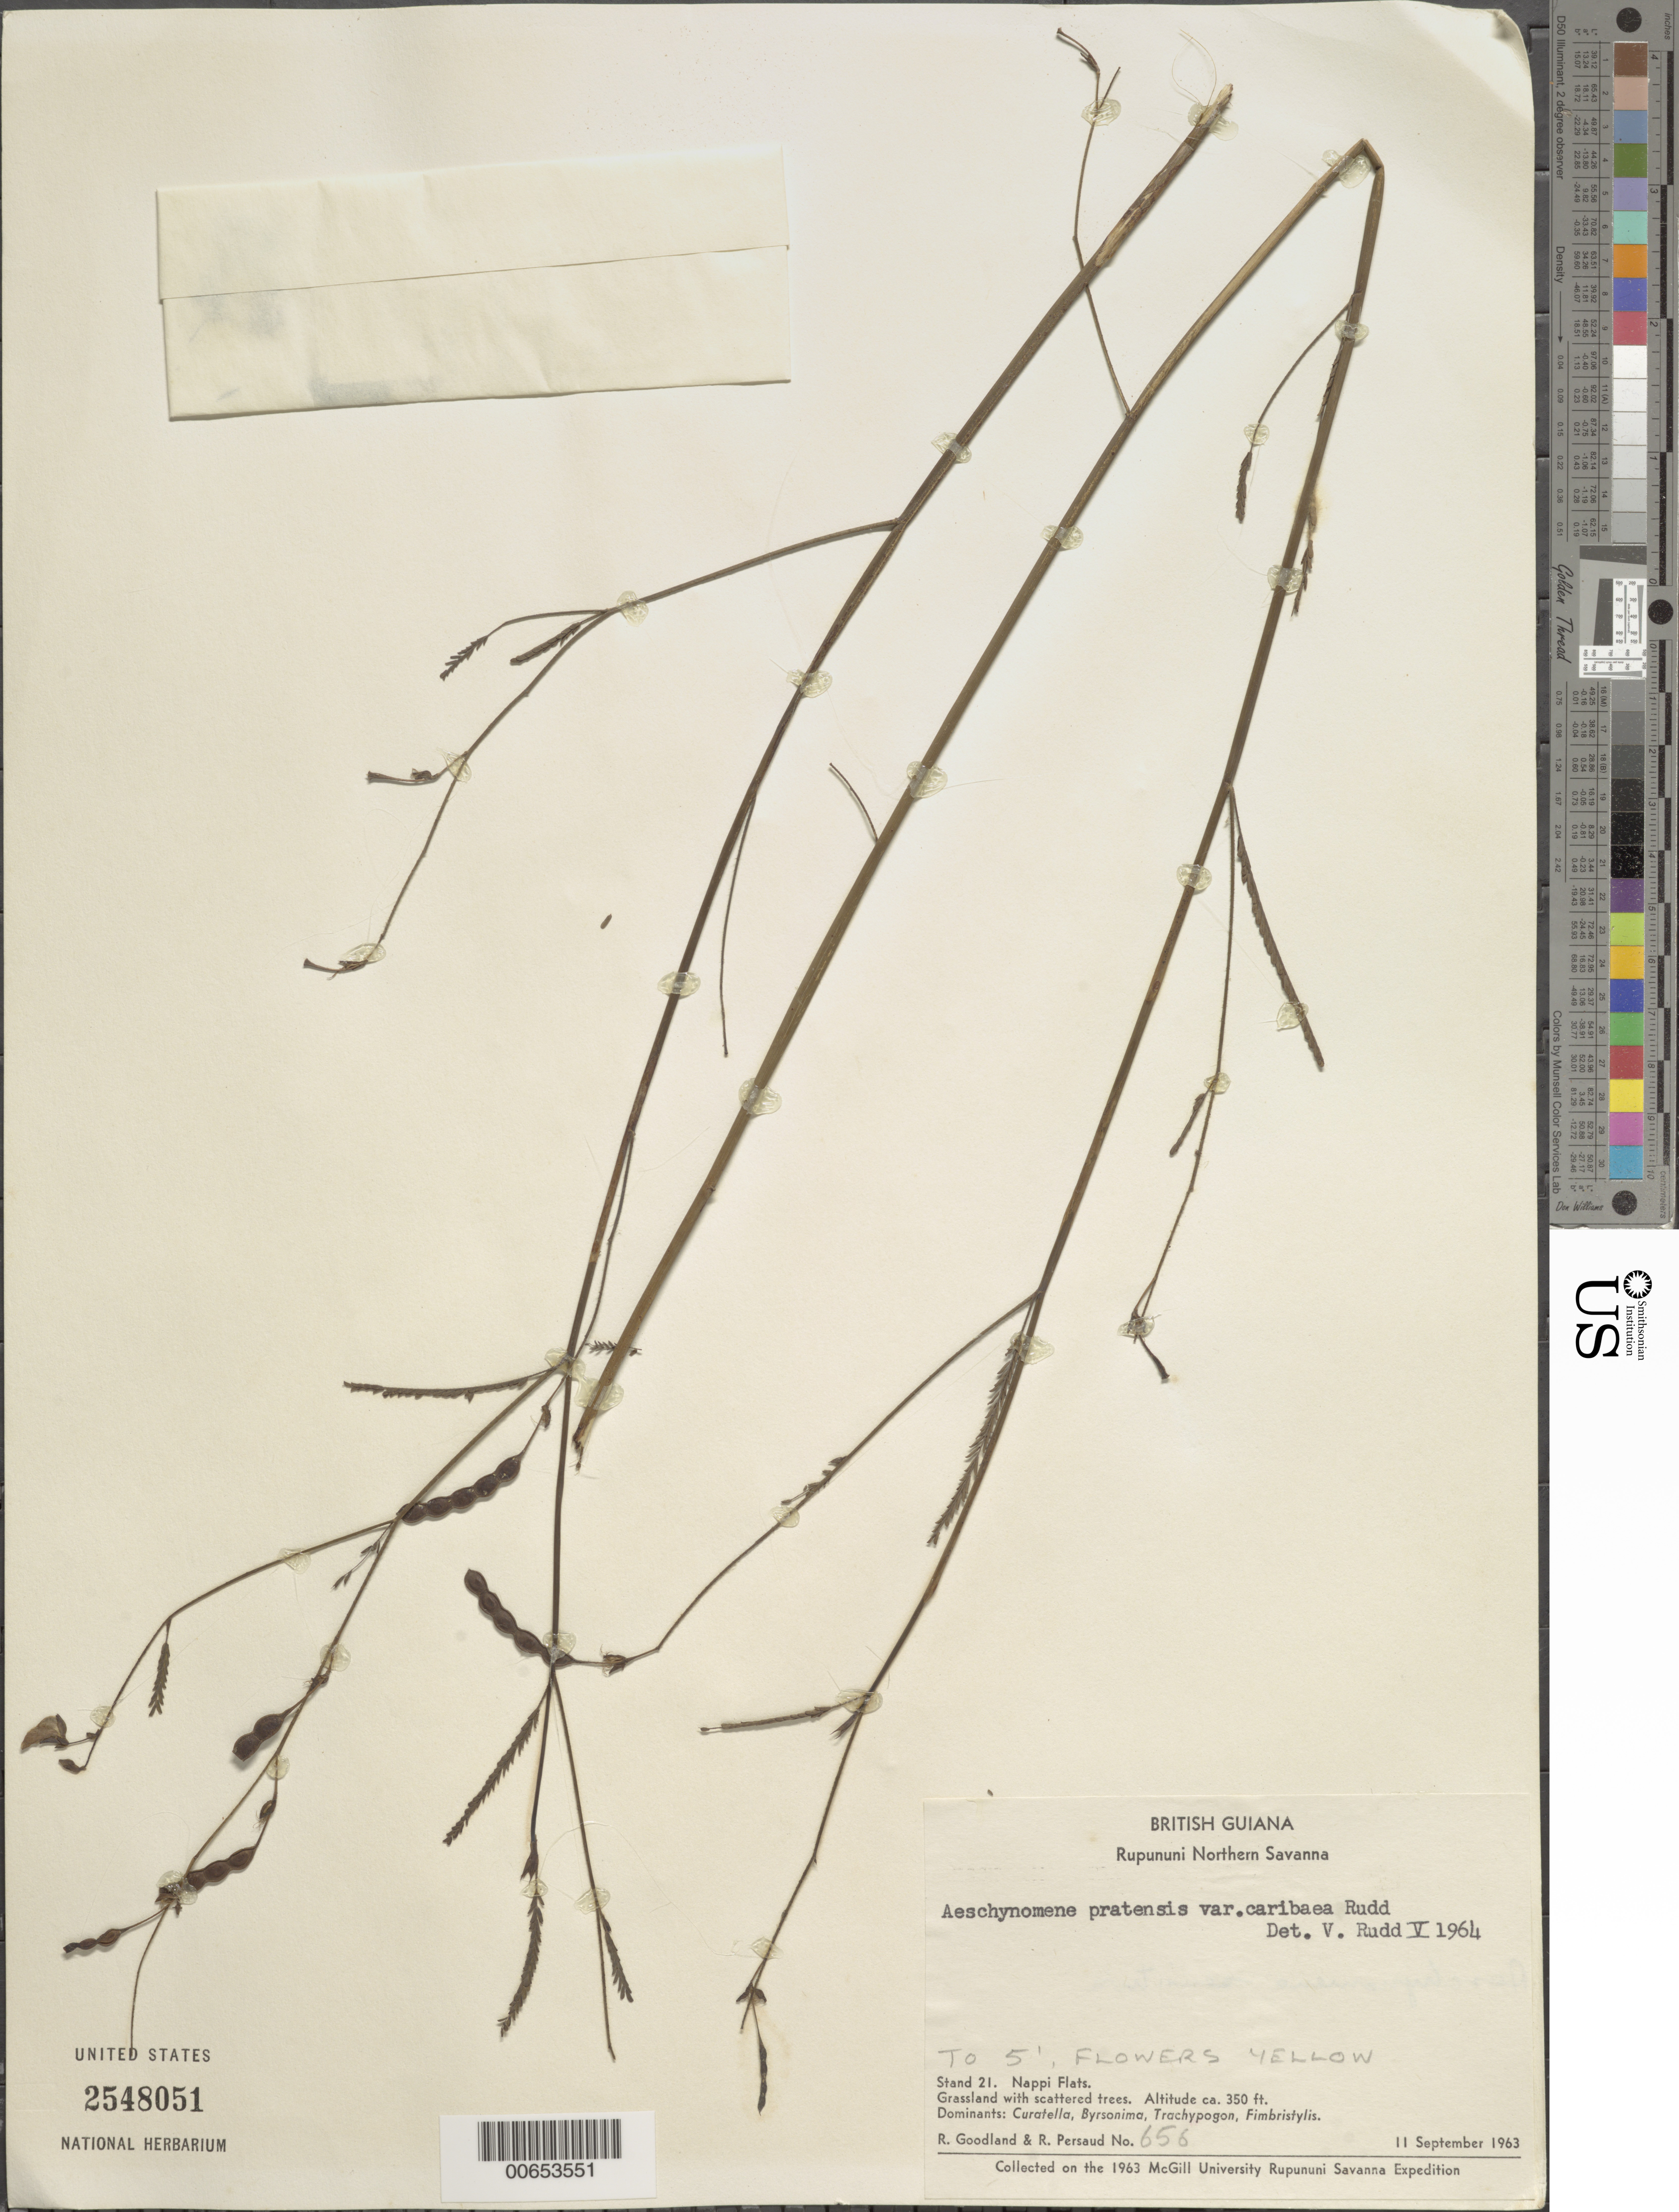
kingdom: Plantae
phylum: Tracheophyta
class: Magnoliopsida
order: Fabales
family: Fabaceae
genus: Aeschynomene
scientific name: Aeschynomene pratensis var. caribaea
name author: Rudd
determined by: Rudd, V. E.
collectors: R. Goodland & R. Persaud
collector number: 656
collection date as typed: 11-Sep-63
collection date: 1963-09-11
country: Guyana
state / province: U. Takutu-U. Essequibo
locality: Rupununi Northern Savanna, Nappi Flats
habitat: Grassland with scattered trees. Dominants: Curatella, Byrsonima, Trachypogon, Fimbristylis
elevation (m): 107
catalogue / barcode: US 2548051